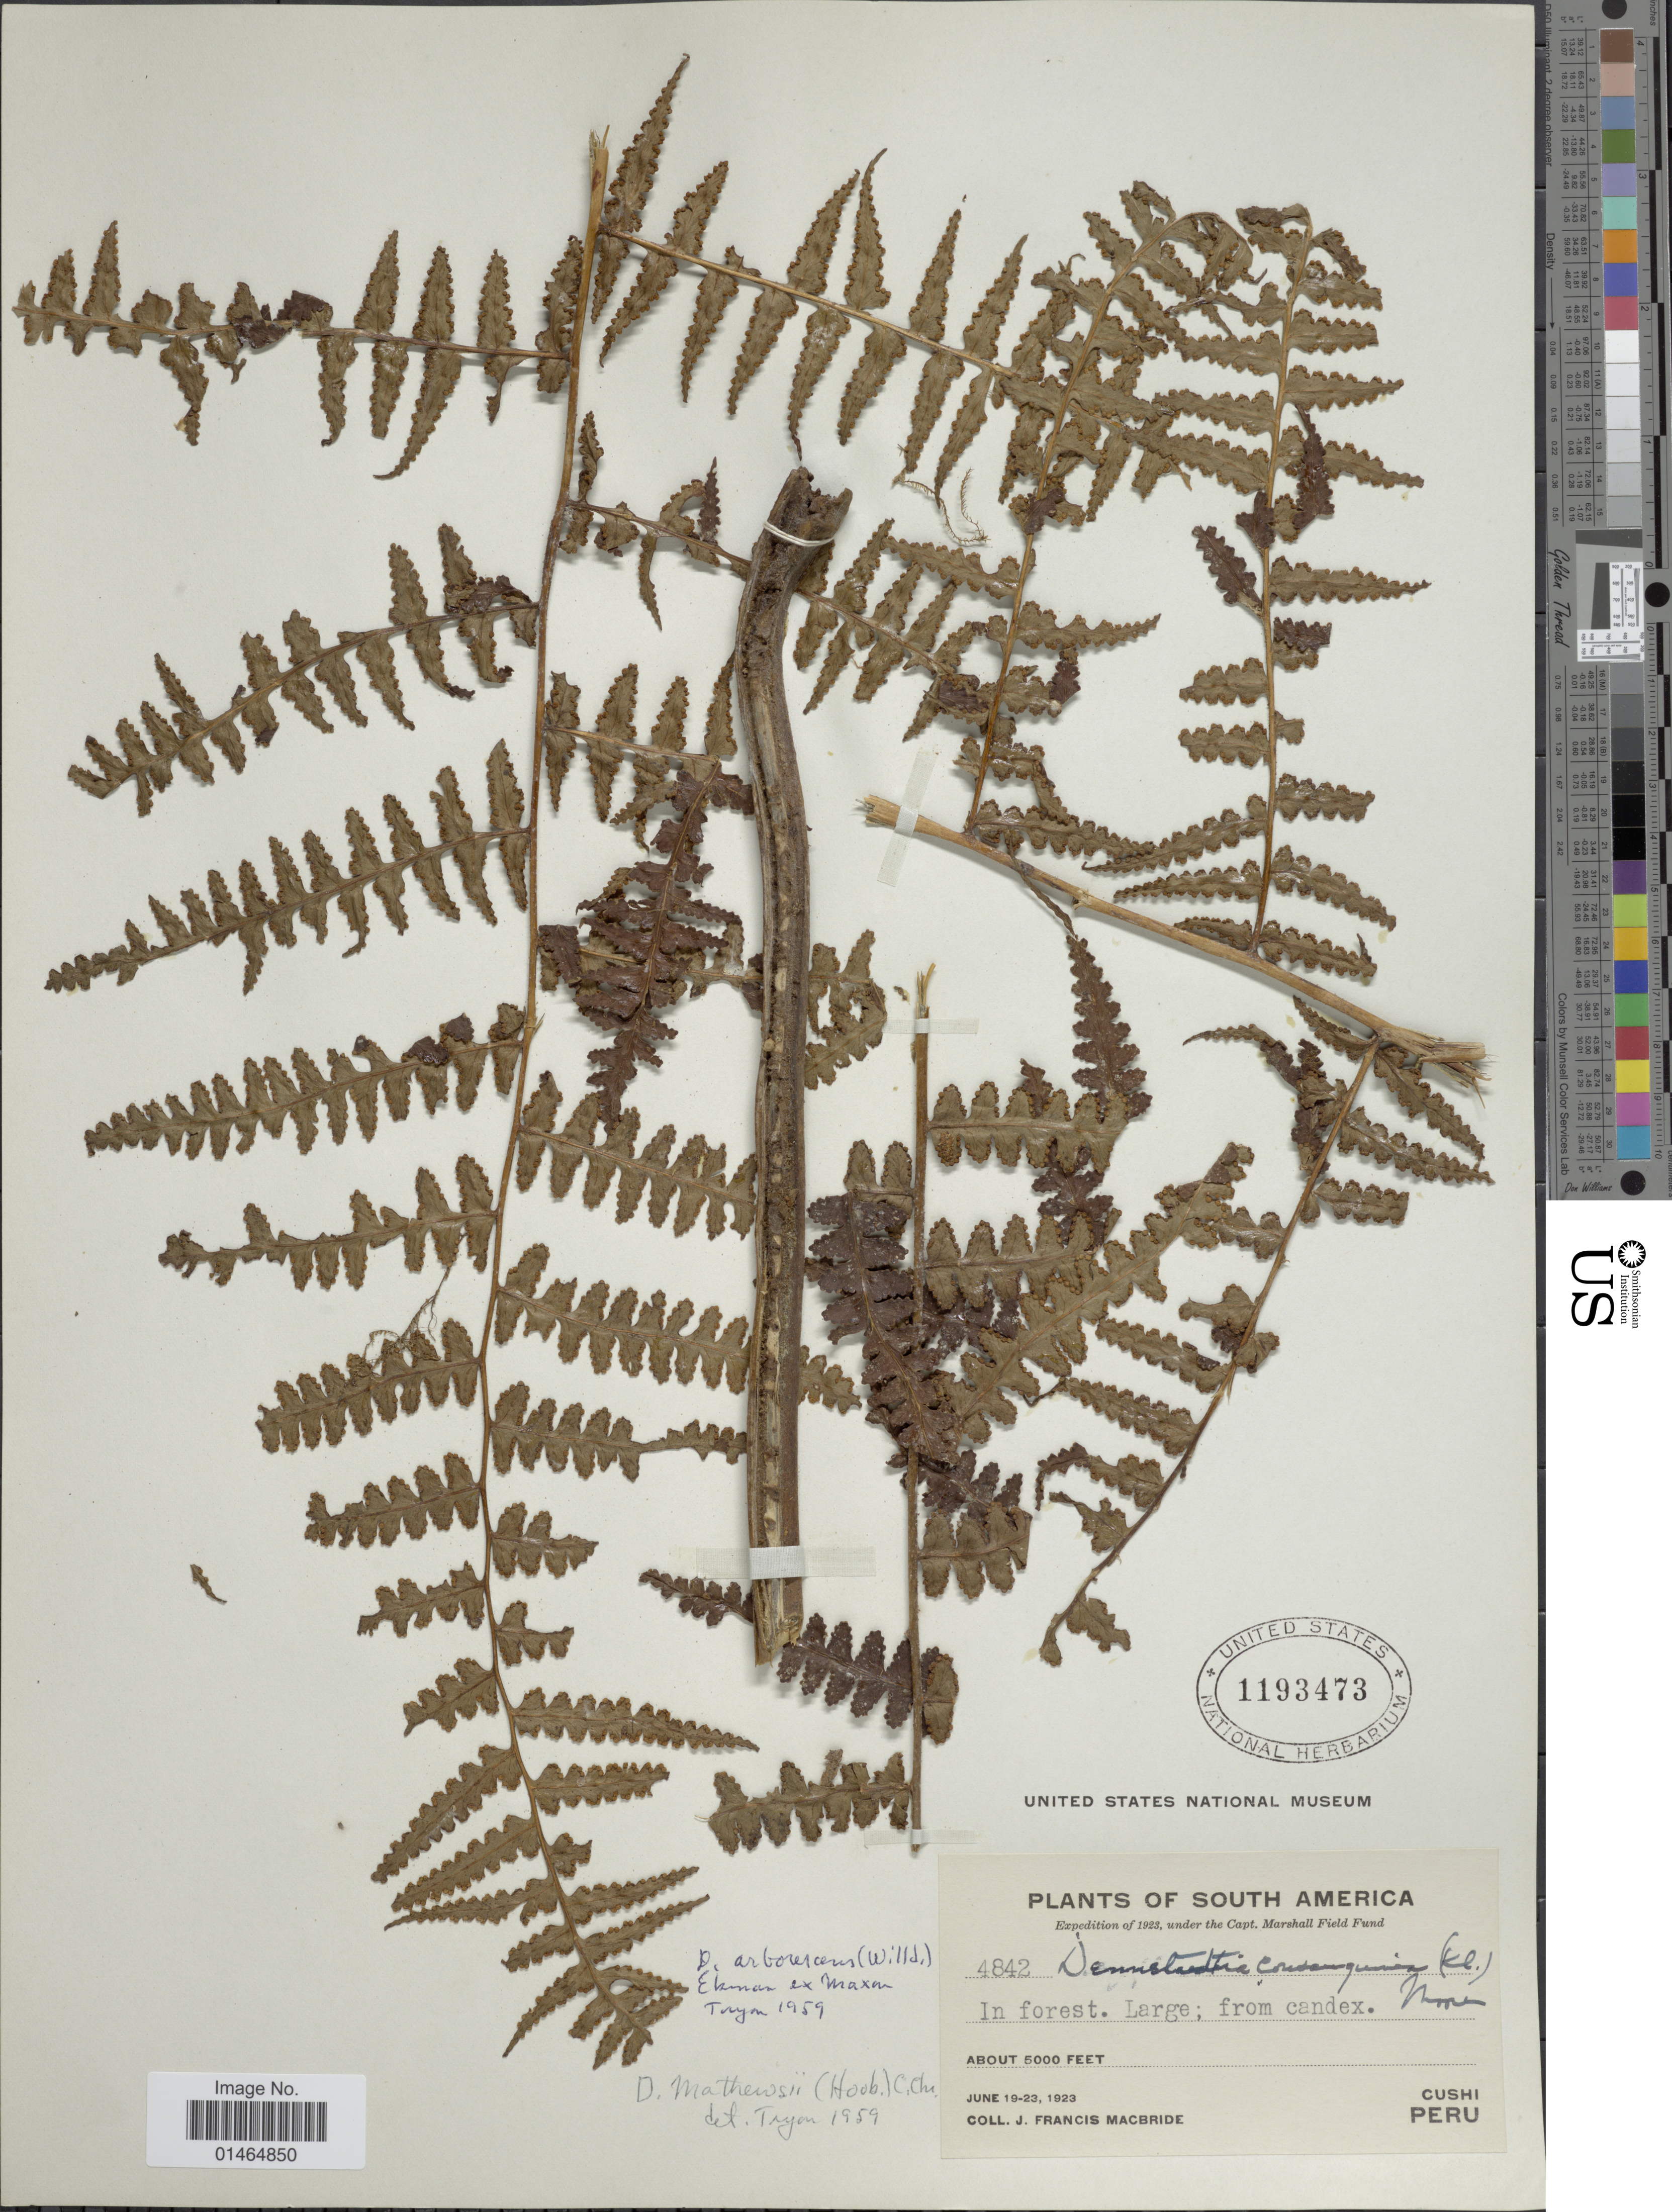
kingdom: Plantae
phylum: Tracheophyta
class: Polypodiopsida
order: Polypodiales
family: Dennstaedtiaceae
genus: Dennstaedtia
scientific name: Dennstaedtia matthewsii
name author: (Hook.) C. Chr.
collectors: J. F. Macbride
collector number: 4842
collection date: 1923-06-19/1923-06-23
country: Peru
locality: Cushi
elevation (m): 1524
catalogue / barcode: US 1193473